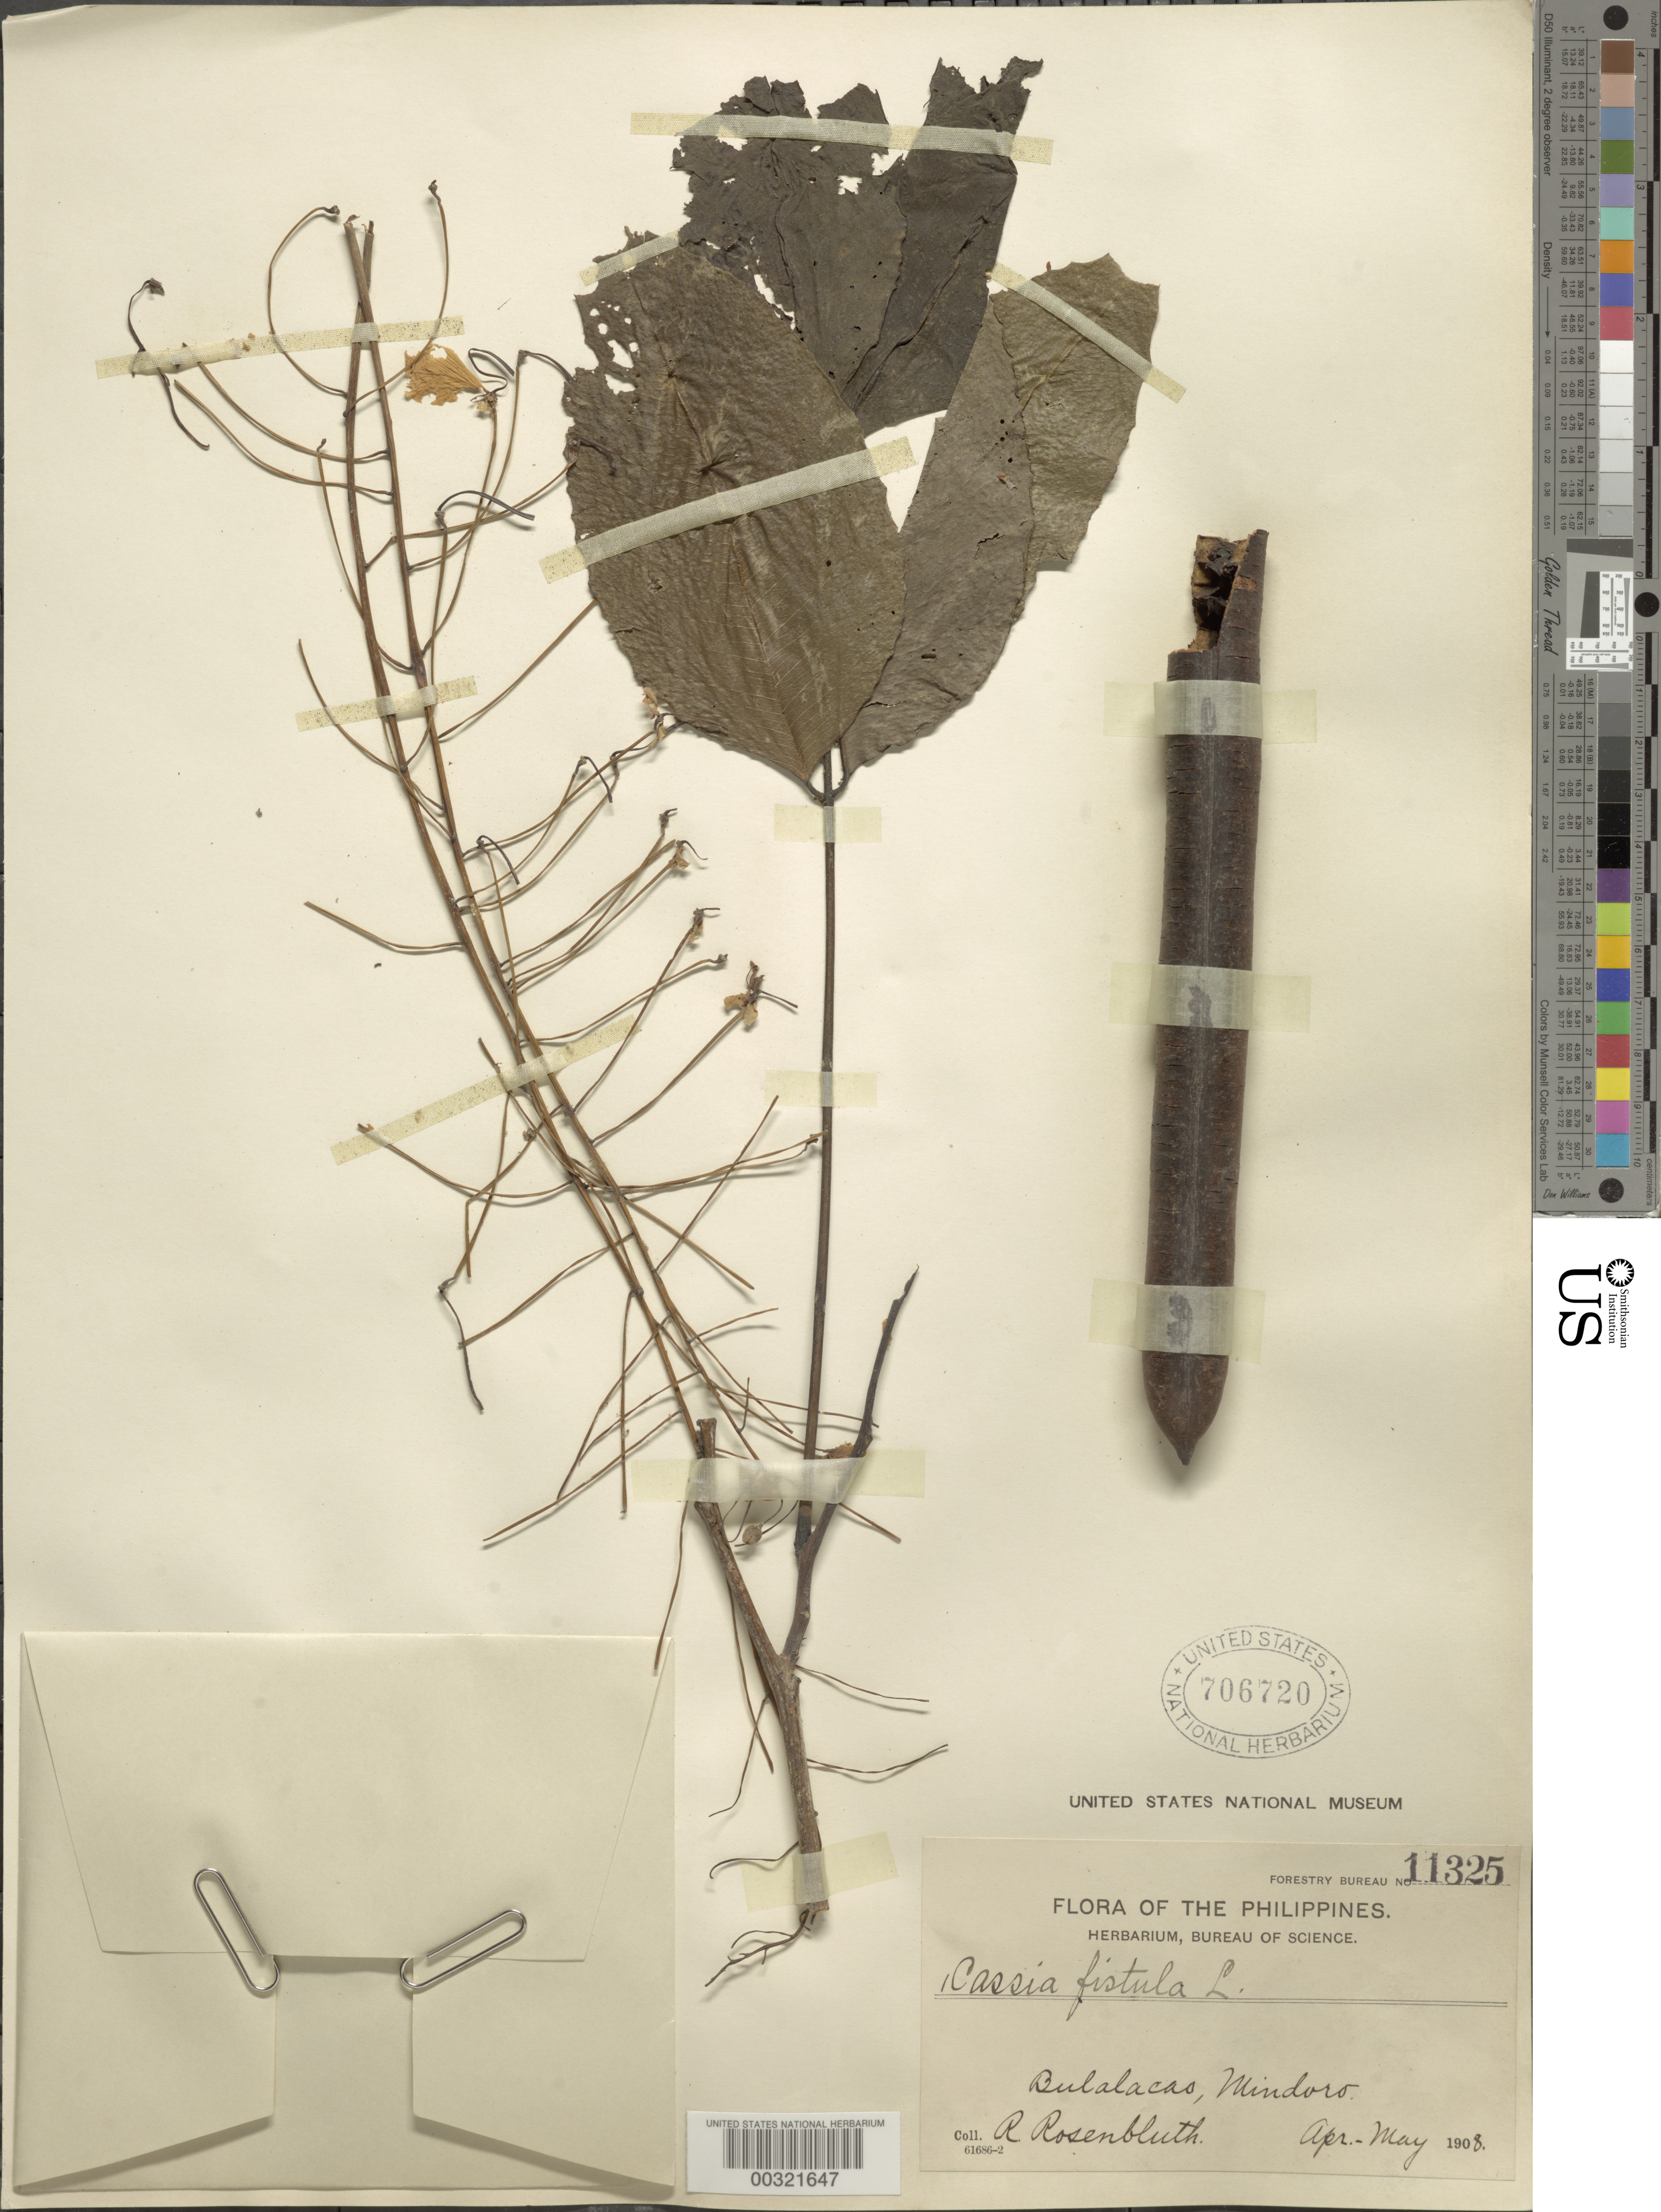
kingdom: Plantae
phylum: Tracheophyta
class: Magnoliopsida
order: Fabales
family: Fabaceae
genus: Cassia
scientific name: Cassia fistula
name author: L.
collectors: R. Rosenbluth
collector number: For. Bur. 11325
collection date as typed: Apr 1908 to -- May 1908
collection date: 1908-04/1908-05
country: Philippines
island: Mindoro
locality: Bulalacas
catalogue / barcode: US 706720